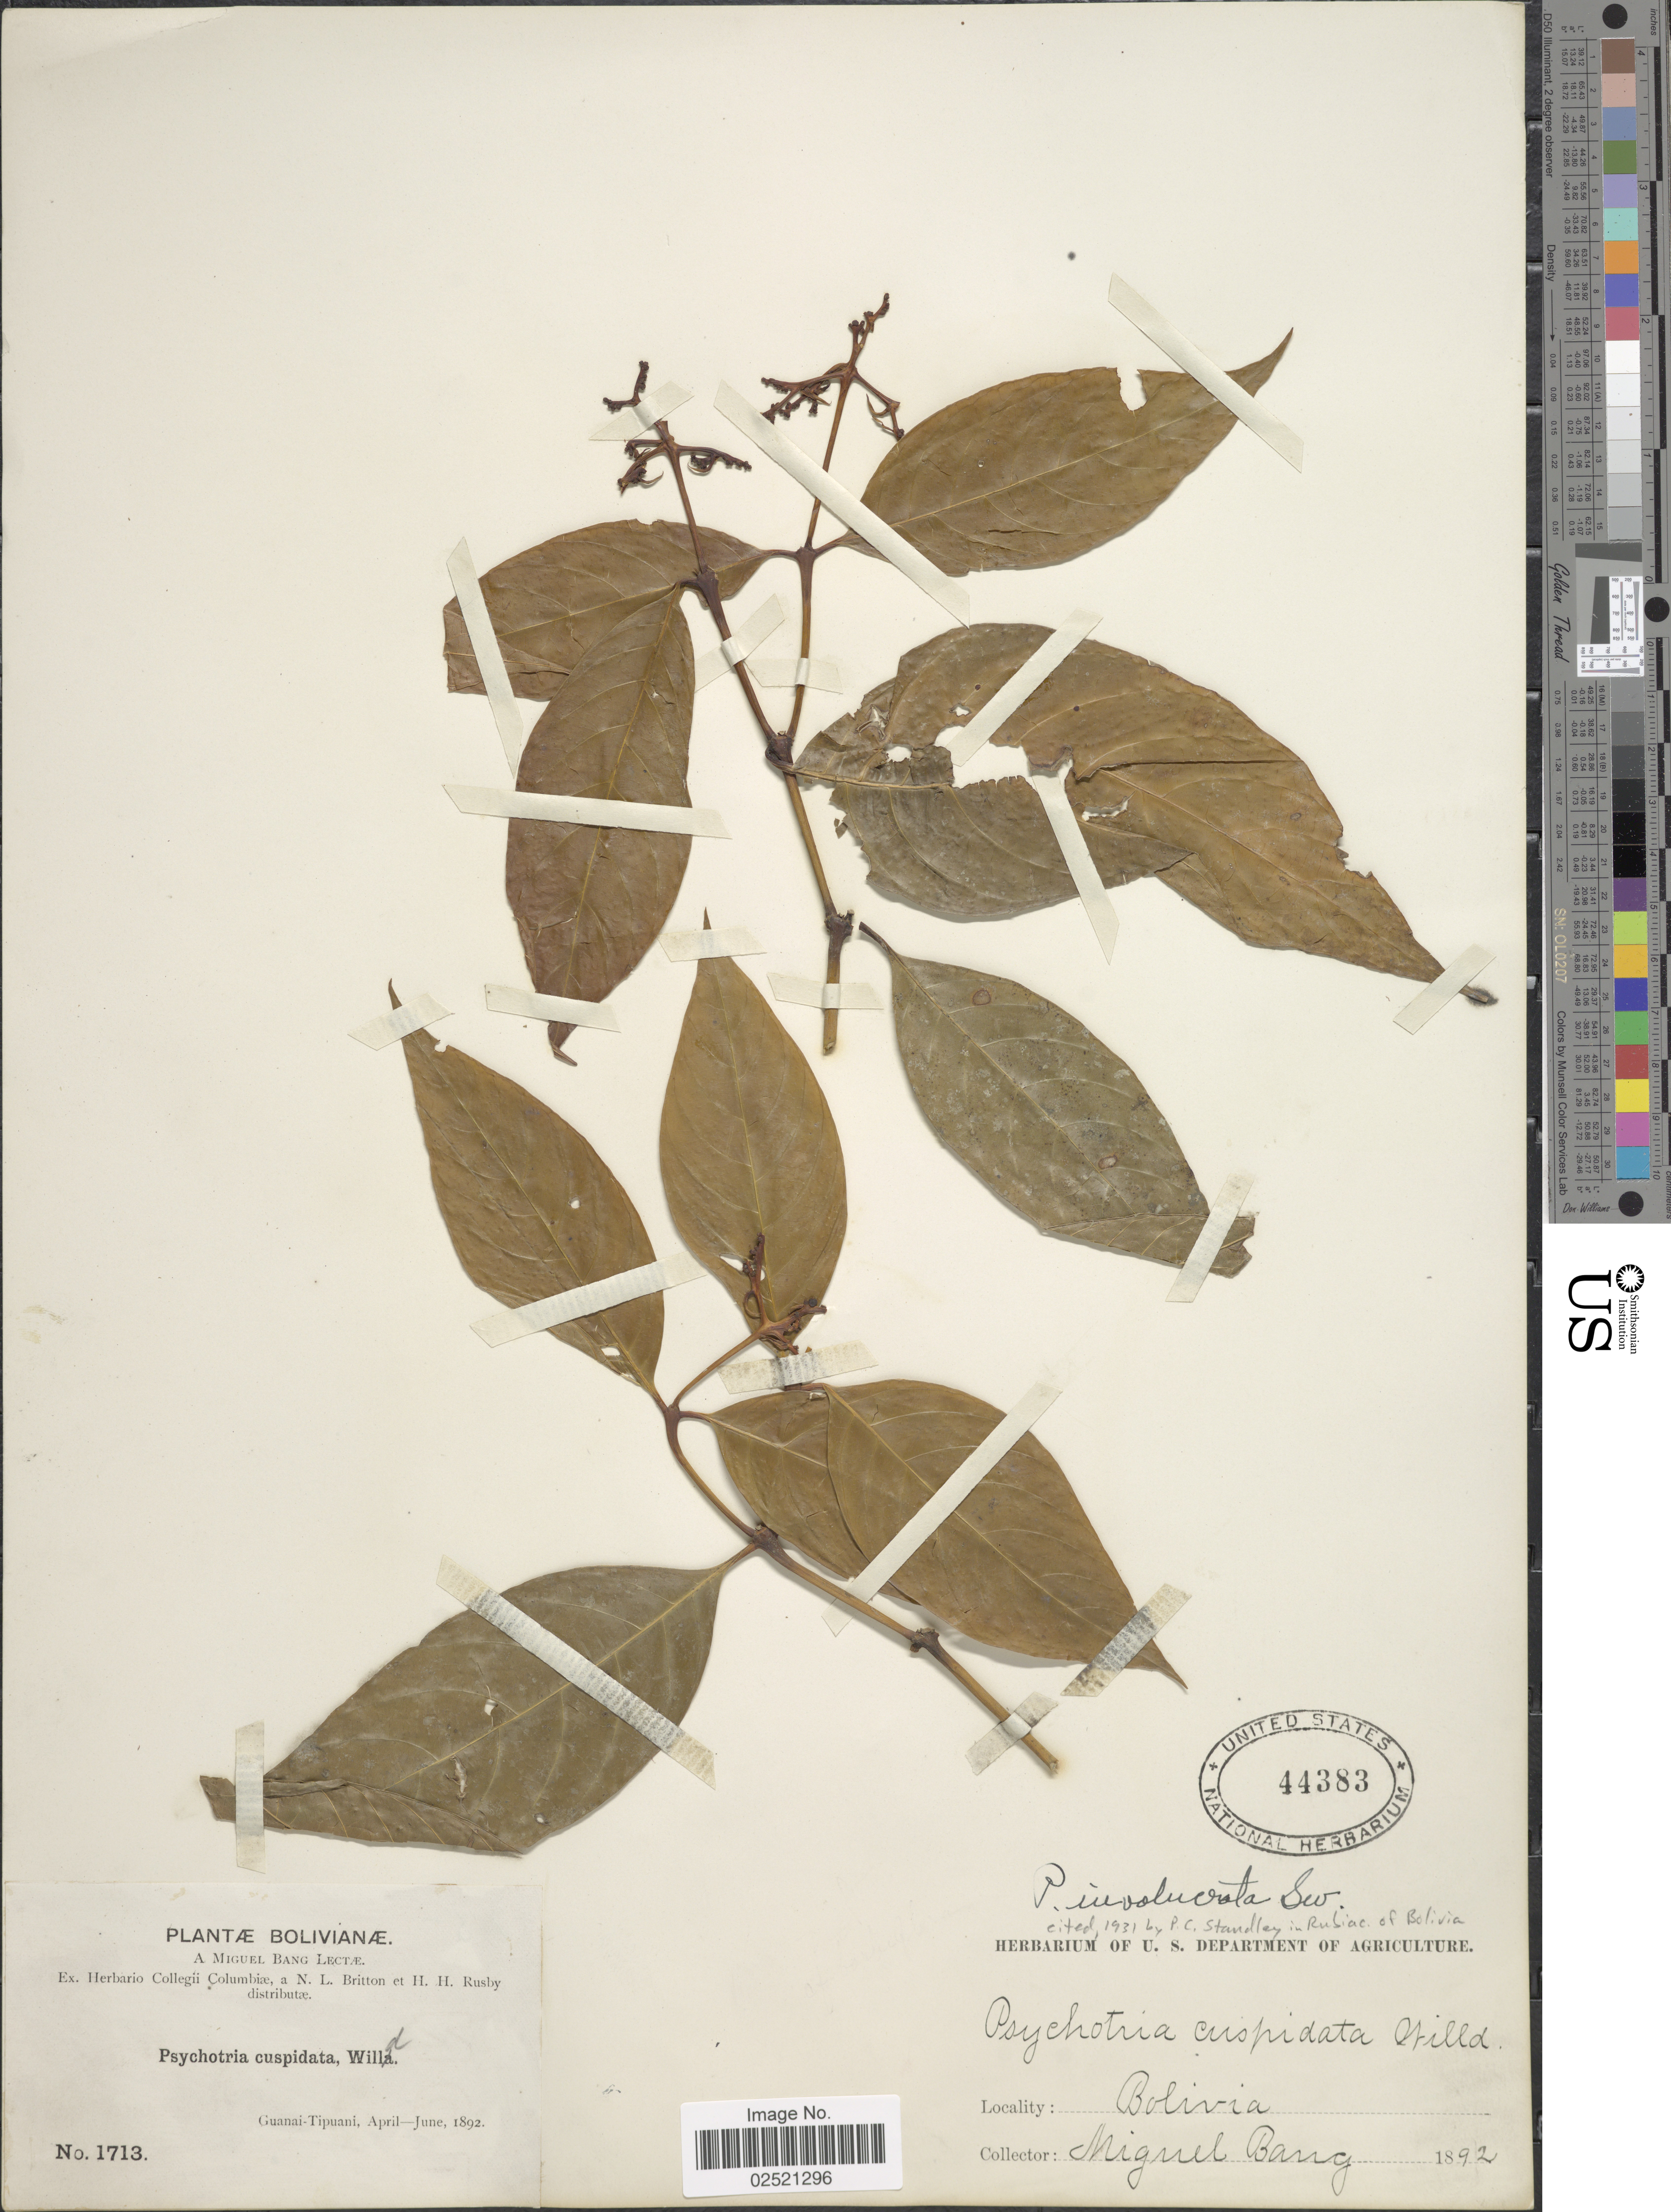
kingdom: Plantae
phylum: Tracheophyta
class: Magnoliopsida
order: Gentianales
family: Rubiaceae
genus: Psychotria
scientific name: Psychotria involucrata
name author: Sw.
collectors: M. Bang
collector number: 1713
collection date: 1892-04/1892-06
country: Bolivia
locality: Bolivianae, Guanai-Tipuani.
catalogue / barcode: US 44383